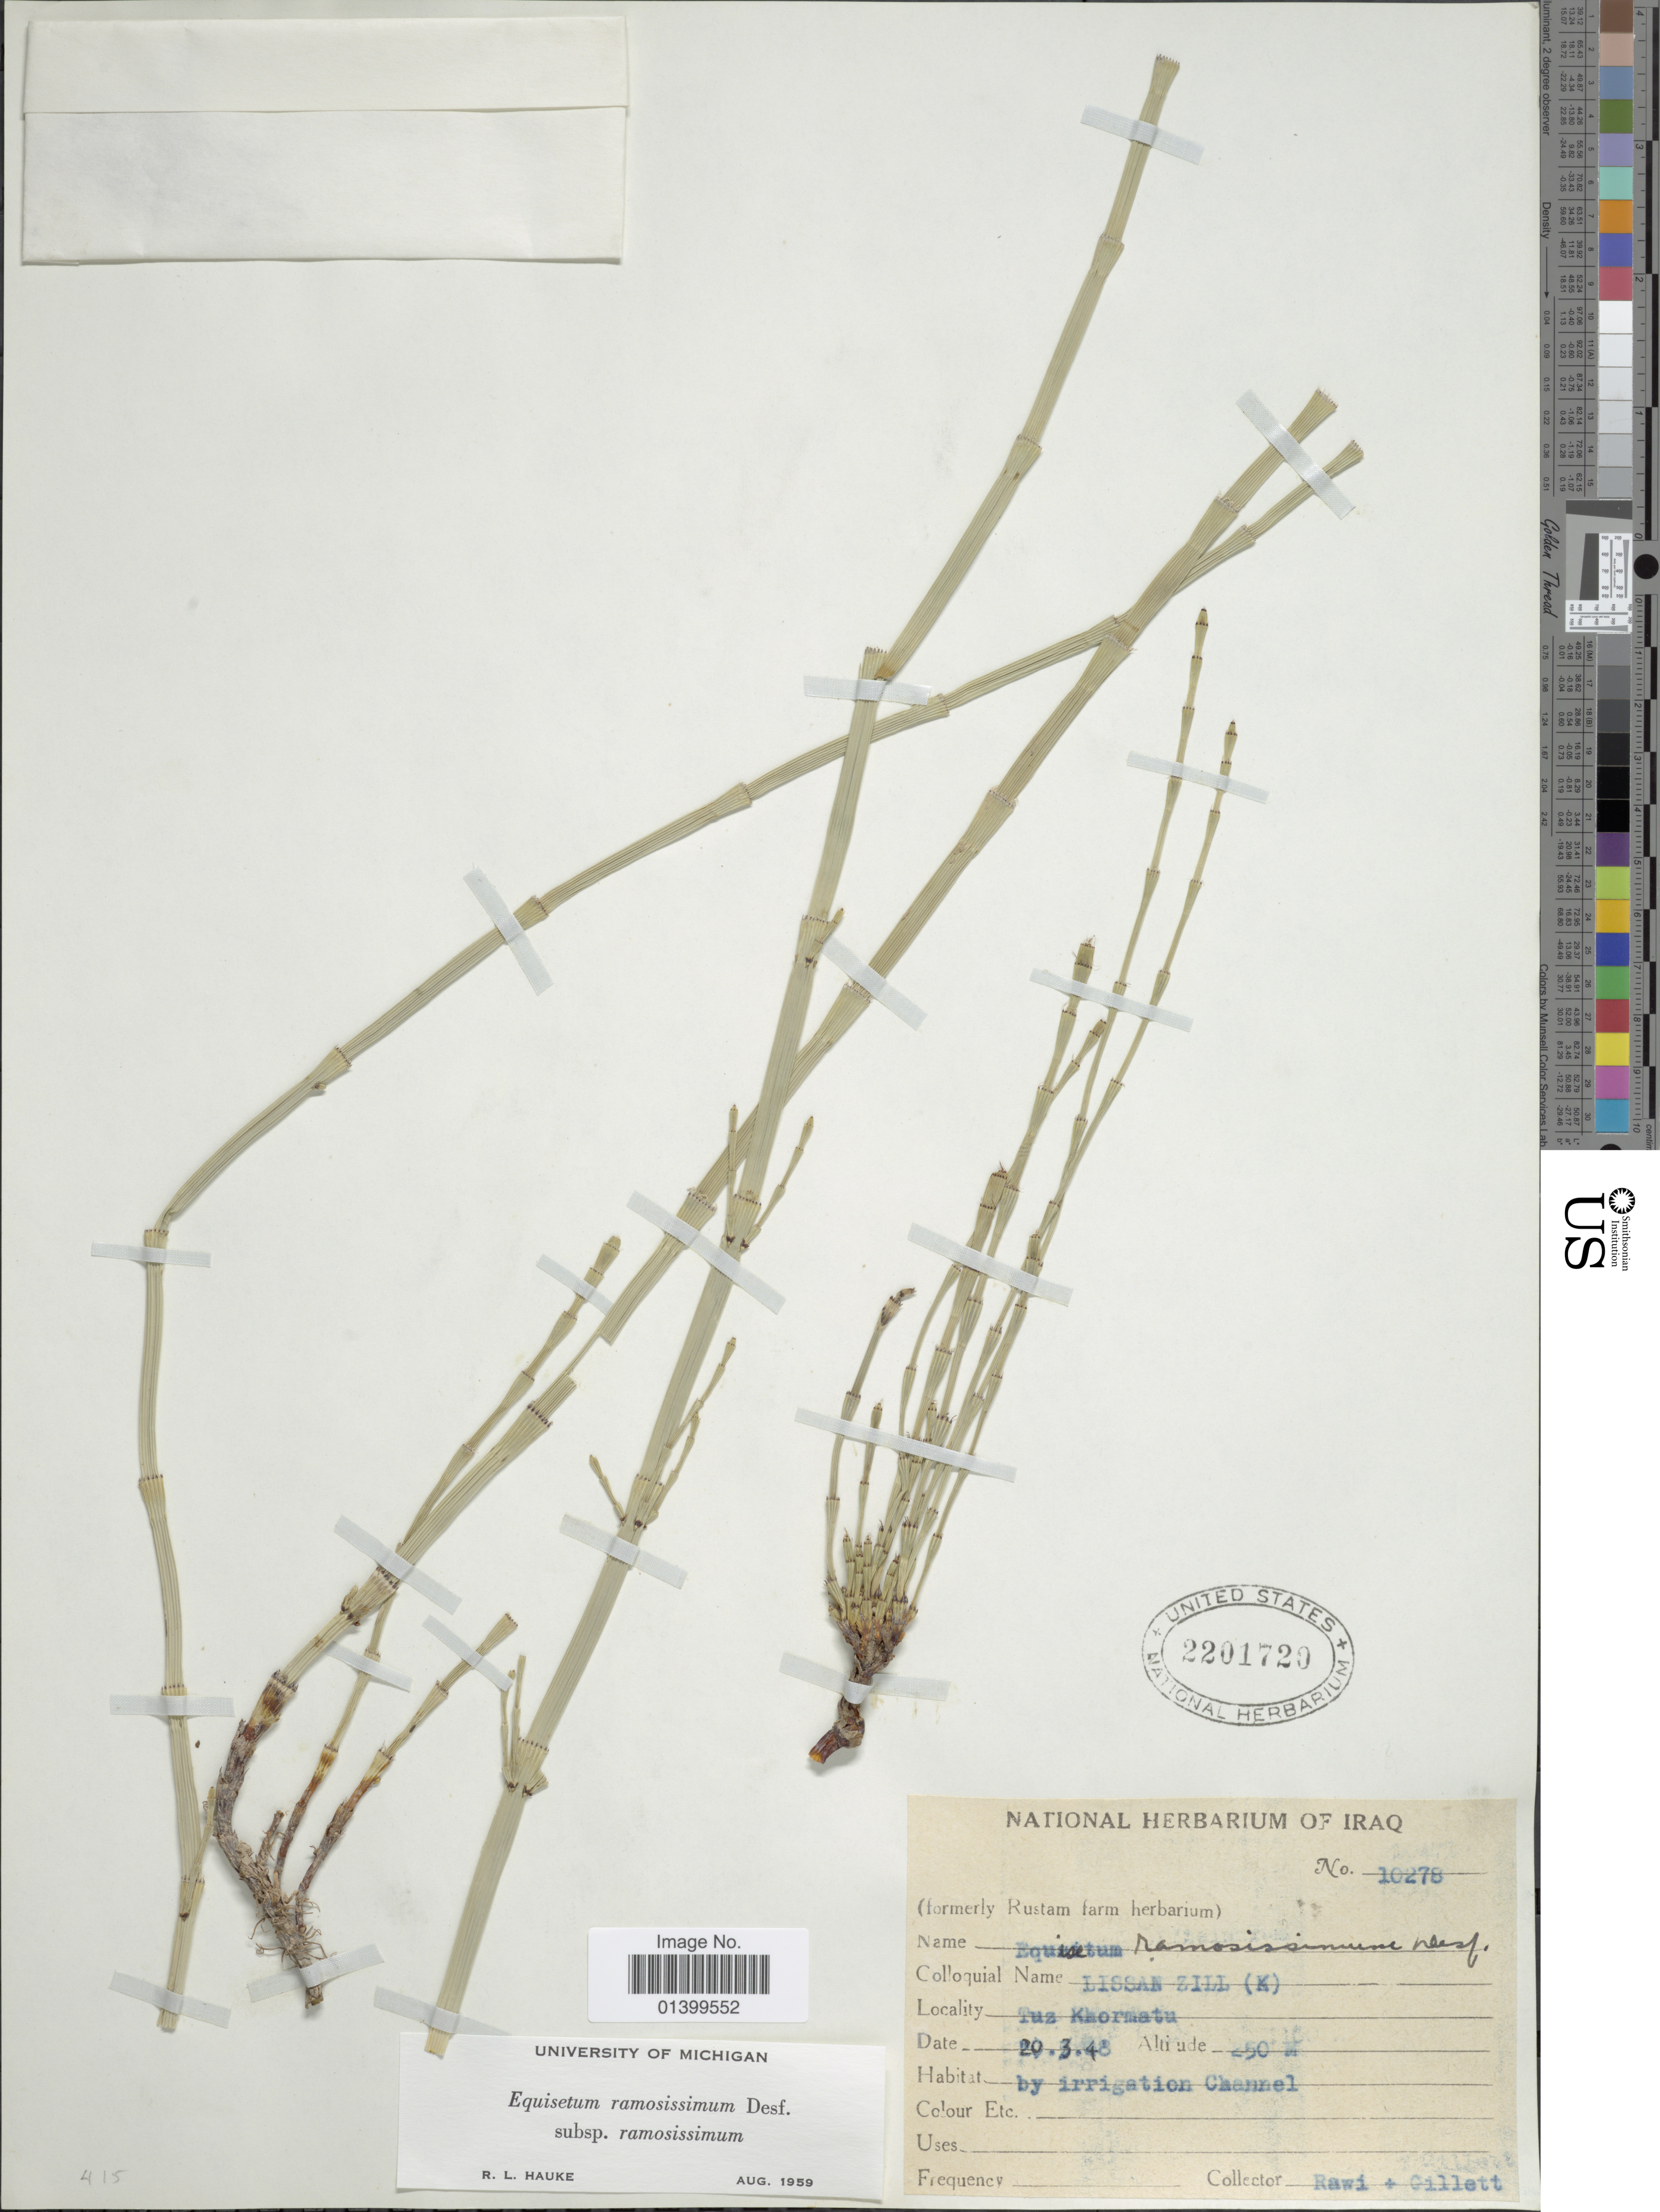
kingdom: Plantae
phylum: Tracheophyta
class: Polypodiopsida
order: Equisetales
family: Equisetaceae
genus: Equisetum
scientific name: Equisetum ramosissimum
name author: Desf.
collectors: -. Rawi & Gillett, --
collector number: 10278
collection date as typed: Transcribed d/m/y: 20/3/48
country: Iraq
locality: Tuz Khormatu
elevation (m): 250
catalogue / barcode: US 2201720